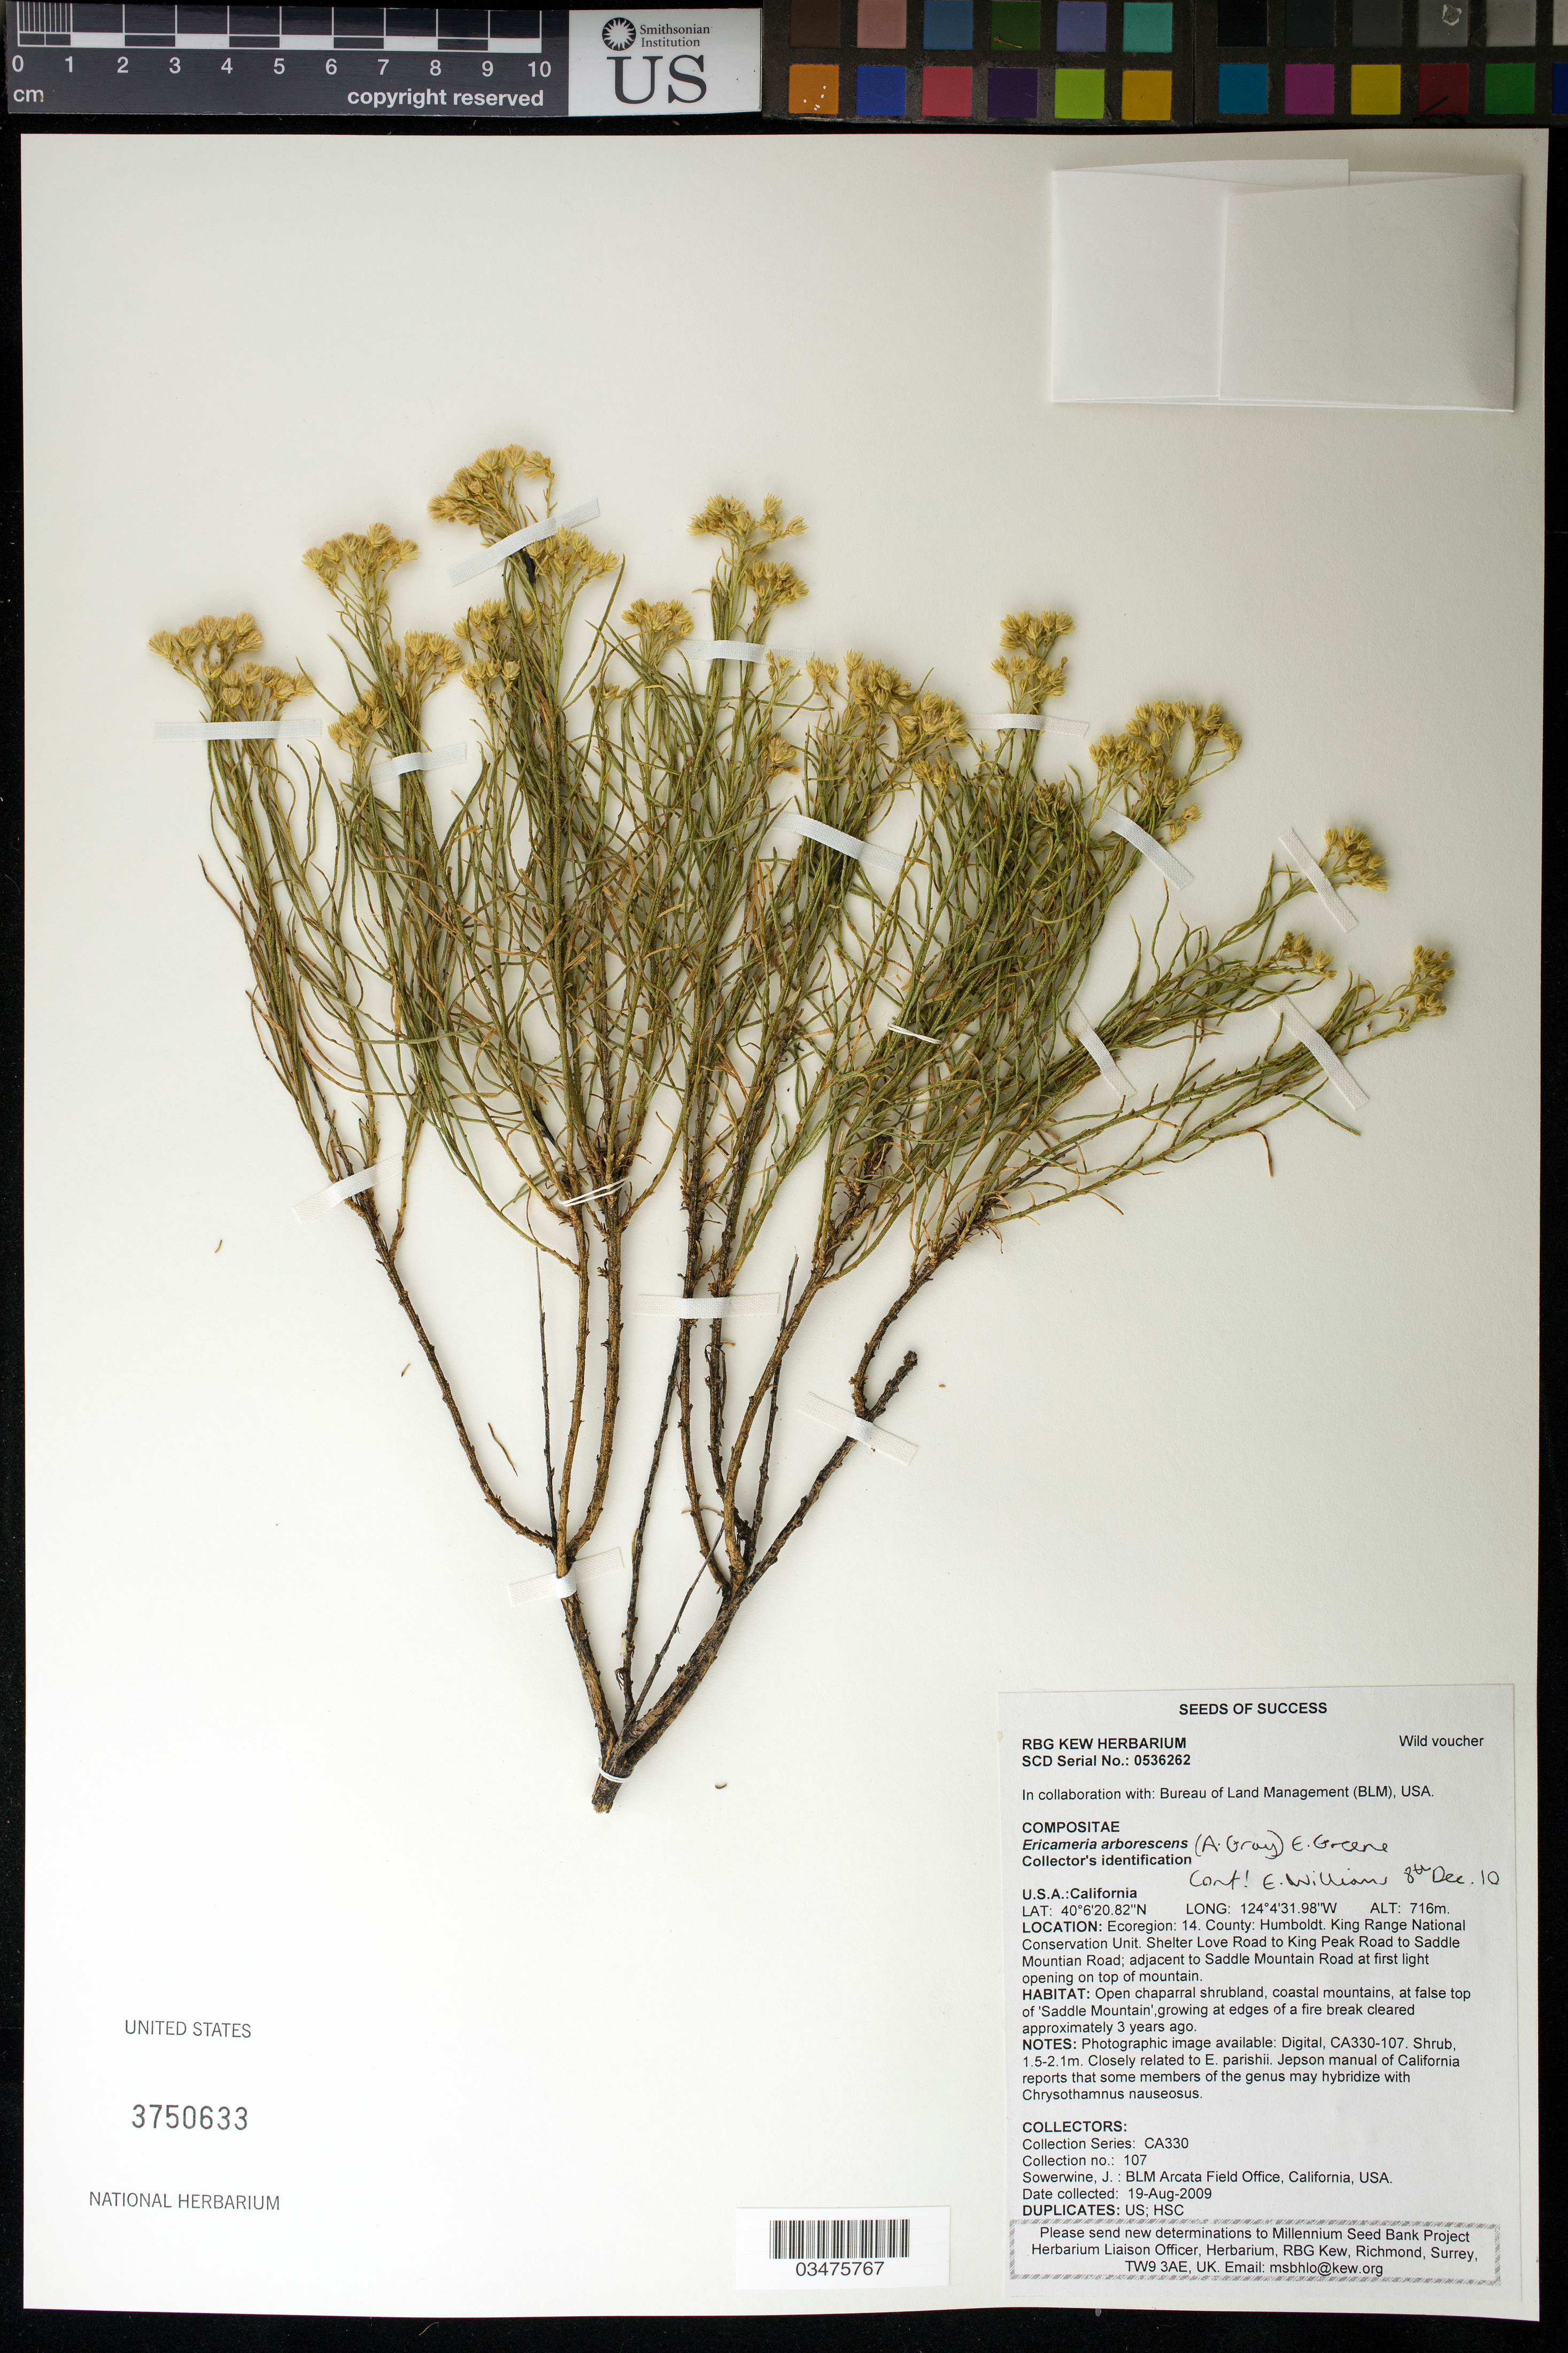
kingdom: Plantae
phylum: Tracheophyta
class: Magnoliopsida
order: Asterales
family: Asteraceae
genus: Ericameria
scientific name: Ericameria arborescens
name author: (A. Gray) Greene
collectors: J. Sowerwine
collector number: CA330-107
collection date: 2009-08-19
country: United States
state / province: California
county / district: Humboldt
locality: King Range National Conservation Unit. Shelter Love Road to King Peak Road to Saddle Mountain Rd.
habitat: Open chaparral shrubland, coastal mountains.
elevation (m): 716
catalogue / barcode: US 3750633